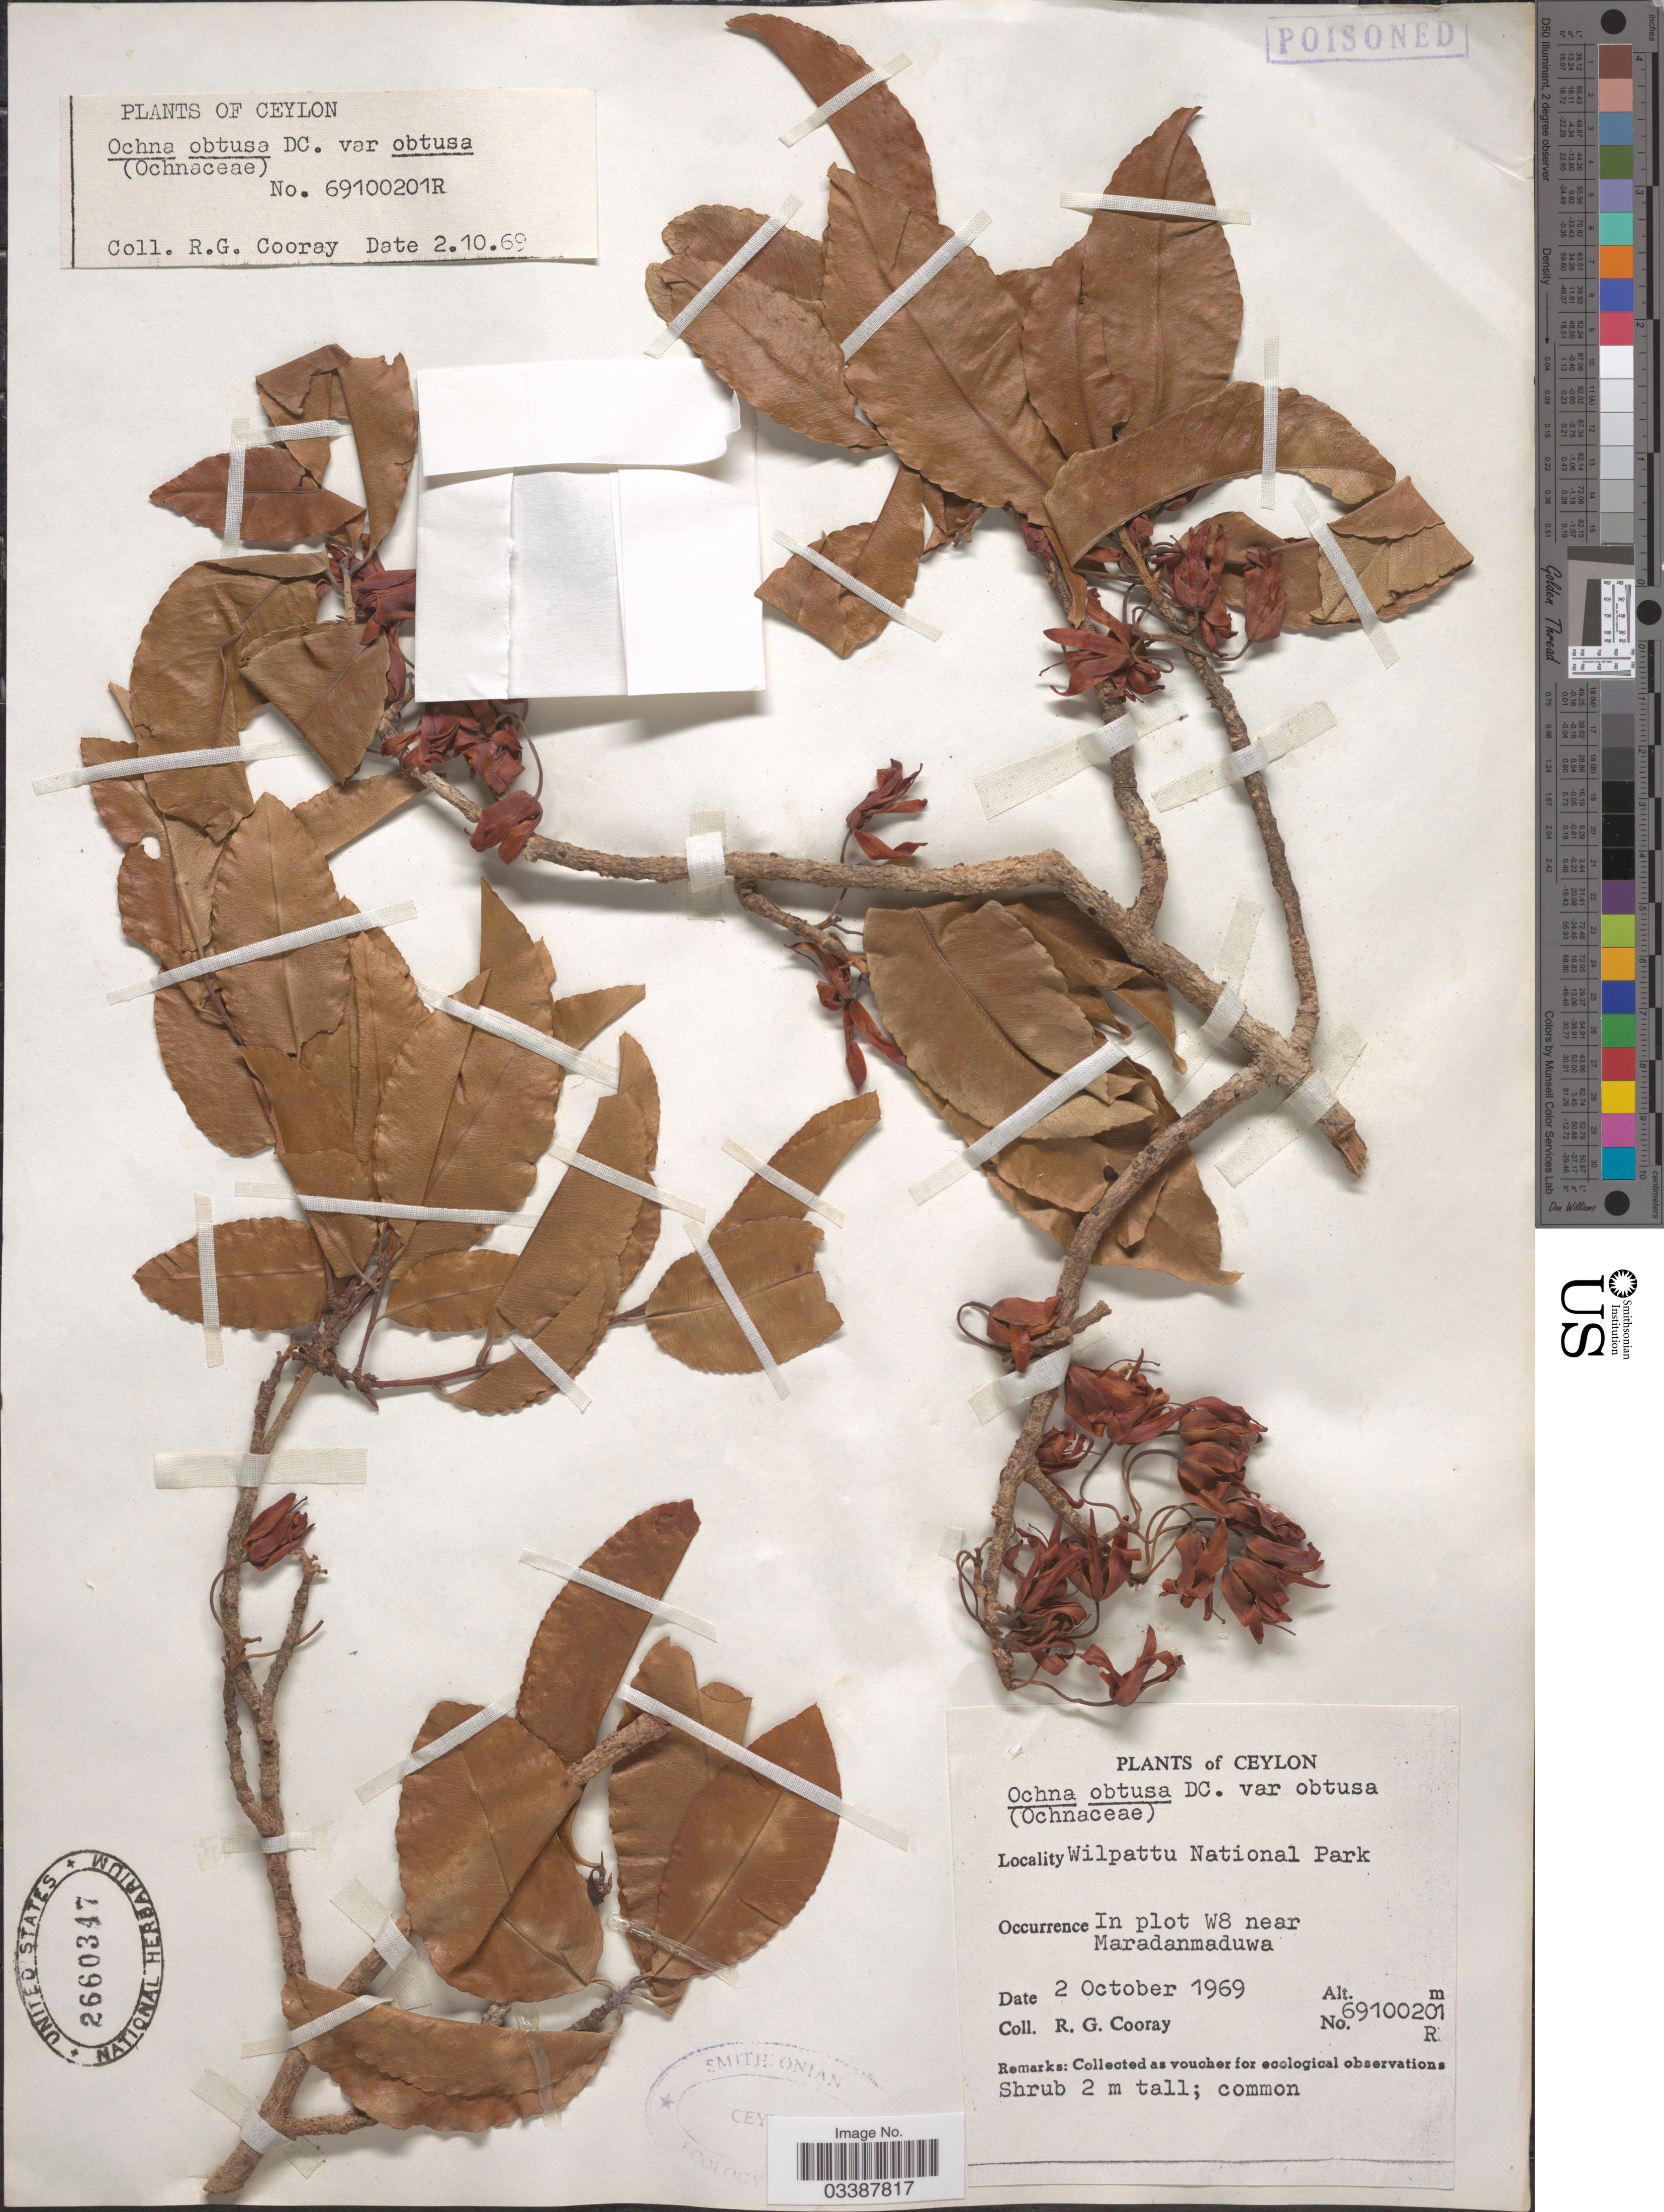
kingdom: Plantae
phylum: Tracheophyta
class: Magnoliopsida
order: Malpighiales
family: Ochnaceae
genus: Ochna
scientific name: Ochna obtusata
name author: DC.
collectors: R. Cooray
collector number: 69100201R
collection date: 1969-10-02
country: Sri Lanka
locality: Ceylon. Wilpattu National Park. In plot W8 near Maradanmaduwa.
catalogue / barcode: US 2660347